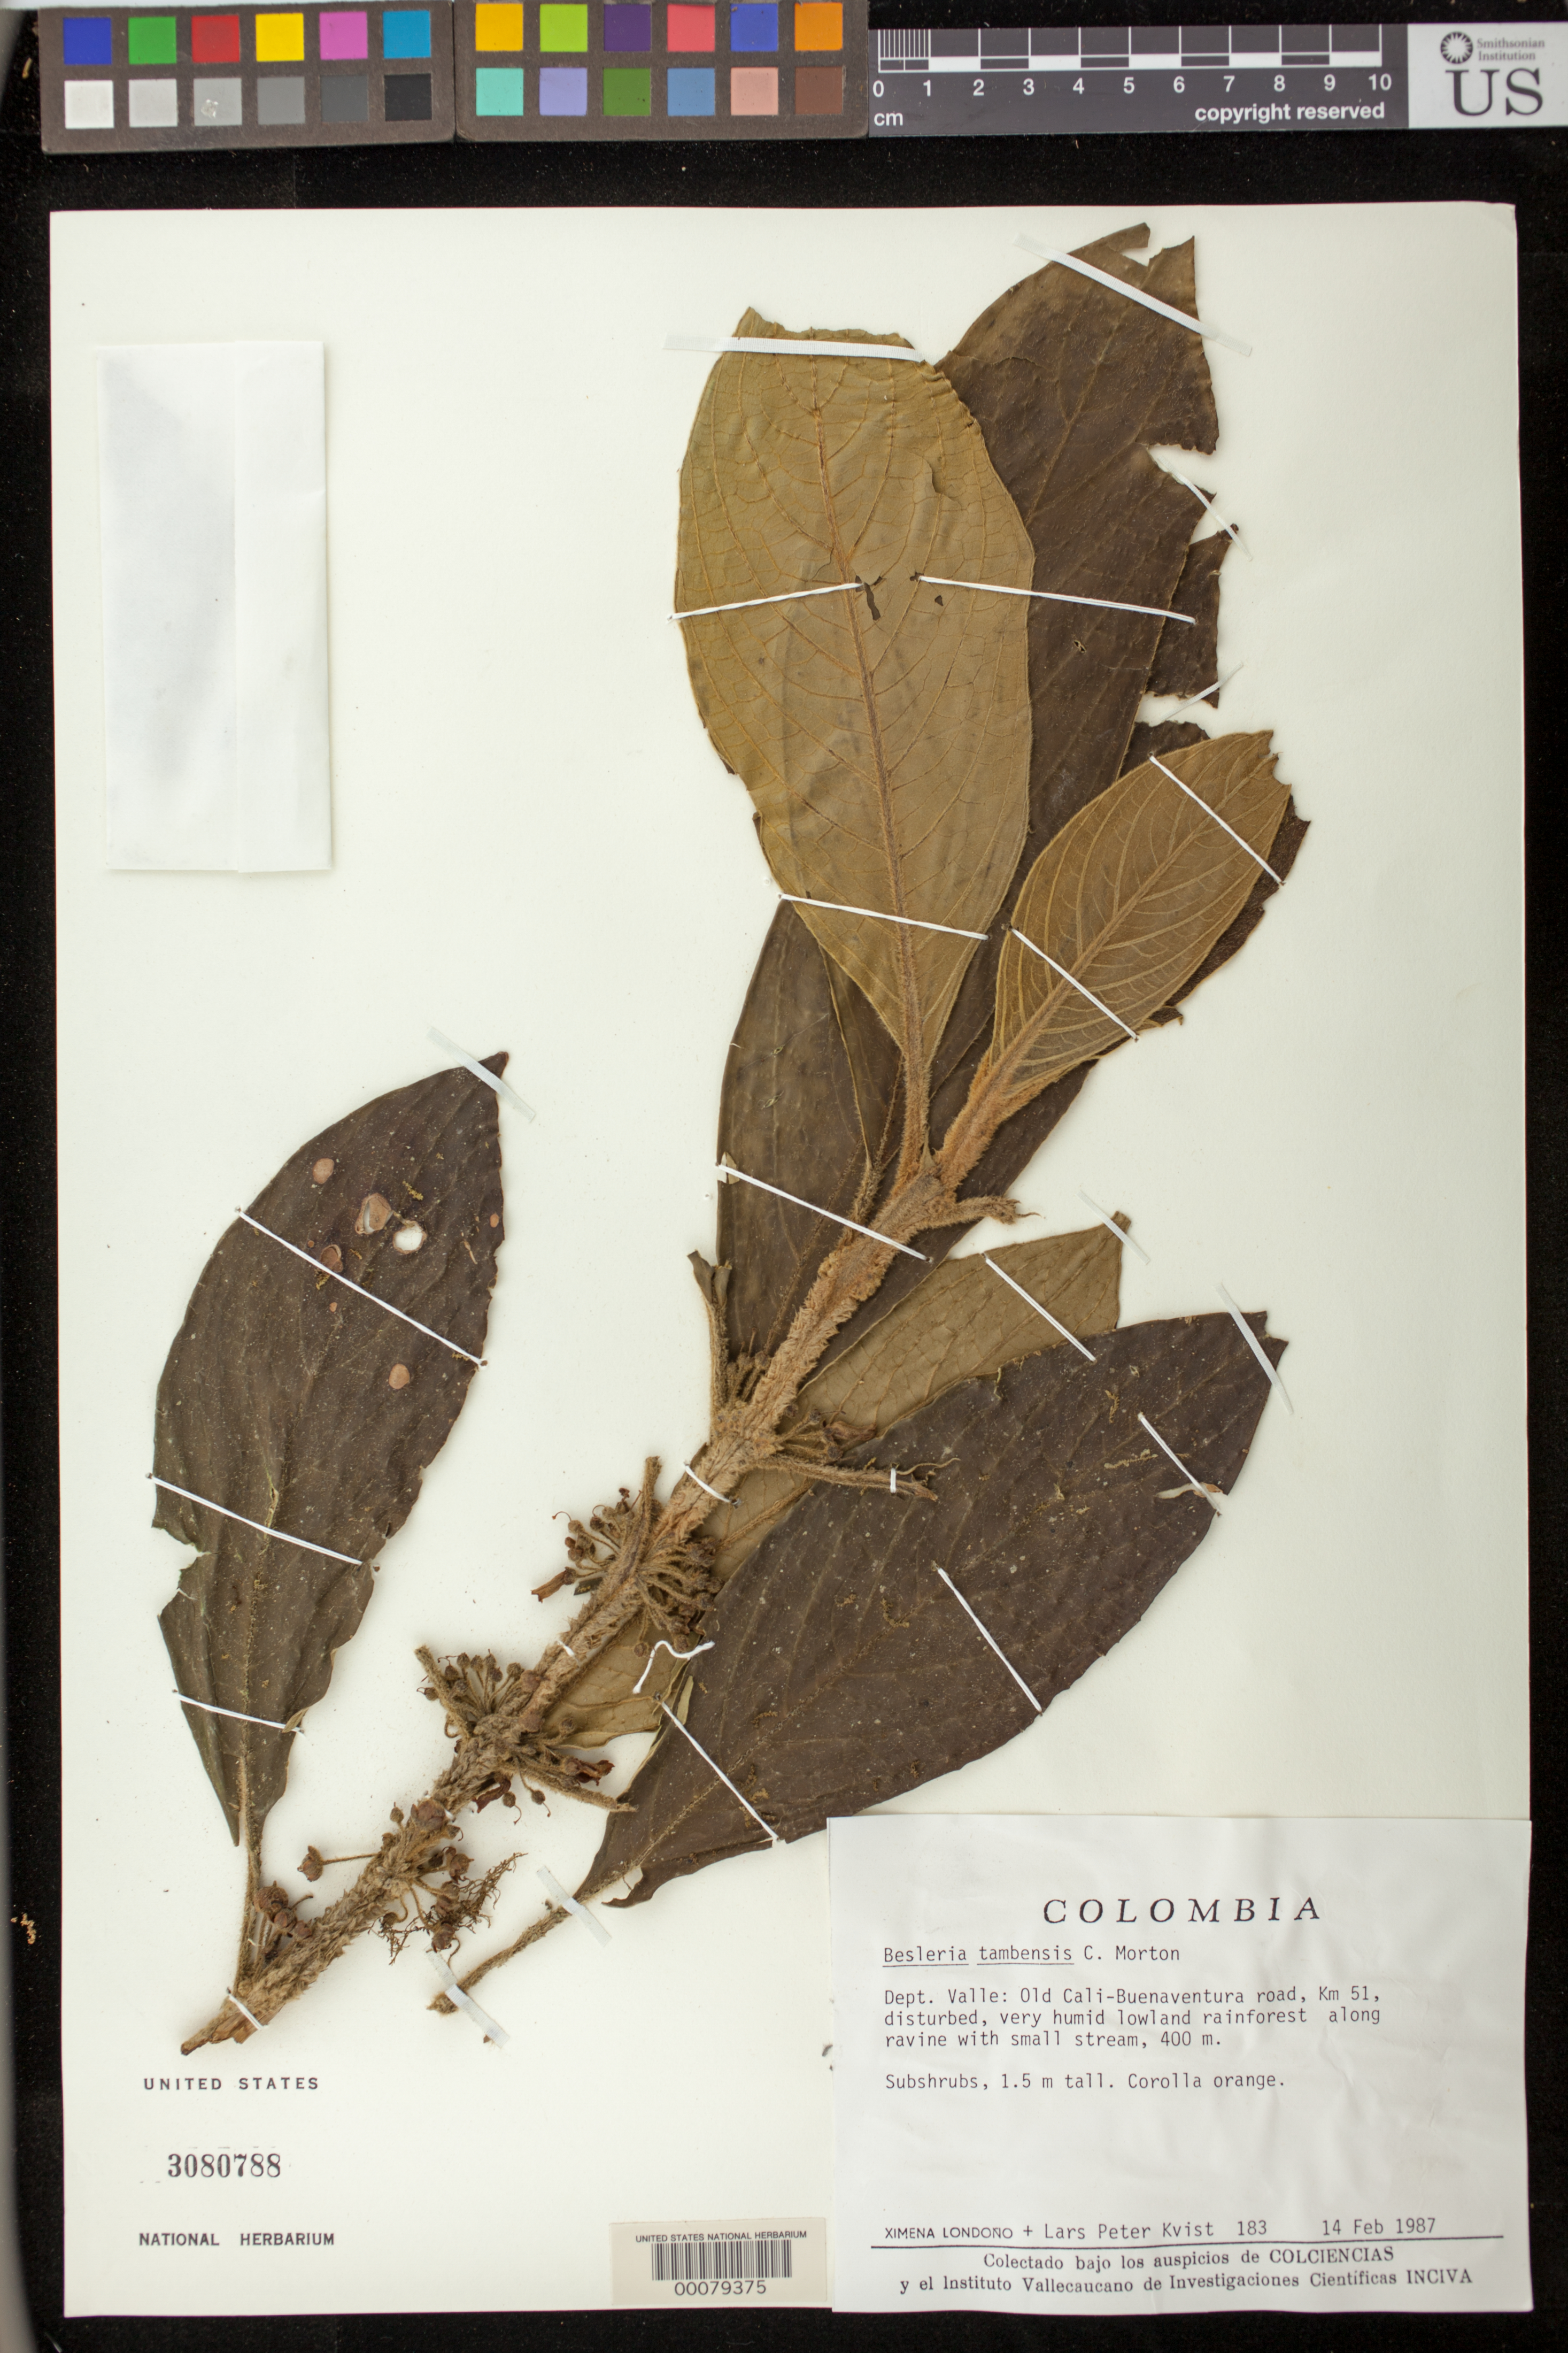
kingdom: Plantae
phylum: Tracheophyta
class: Magnoliopsida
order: Lamiales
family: Gesneriaceae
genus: Besleria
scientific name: Besleria tambensis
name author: C.V. Morton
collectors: X. Londoño & L. P. Kvist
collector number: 183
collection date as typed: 14 Feb 1987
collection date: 1987-02-14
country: Colombia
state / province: Valle del Cauca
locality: Old Cali-Buenaventura road, km 51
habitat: Disturbed, very humid lowland rainforest, along ravine with small stream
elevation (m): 400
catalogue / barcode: US 3080788